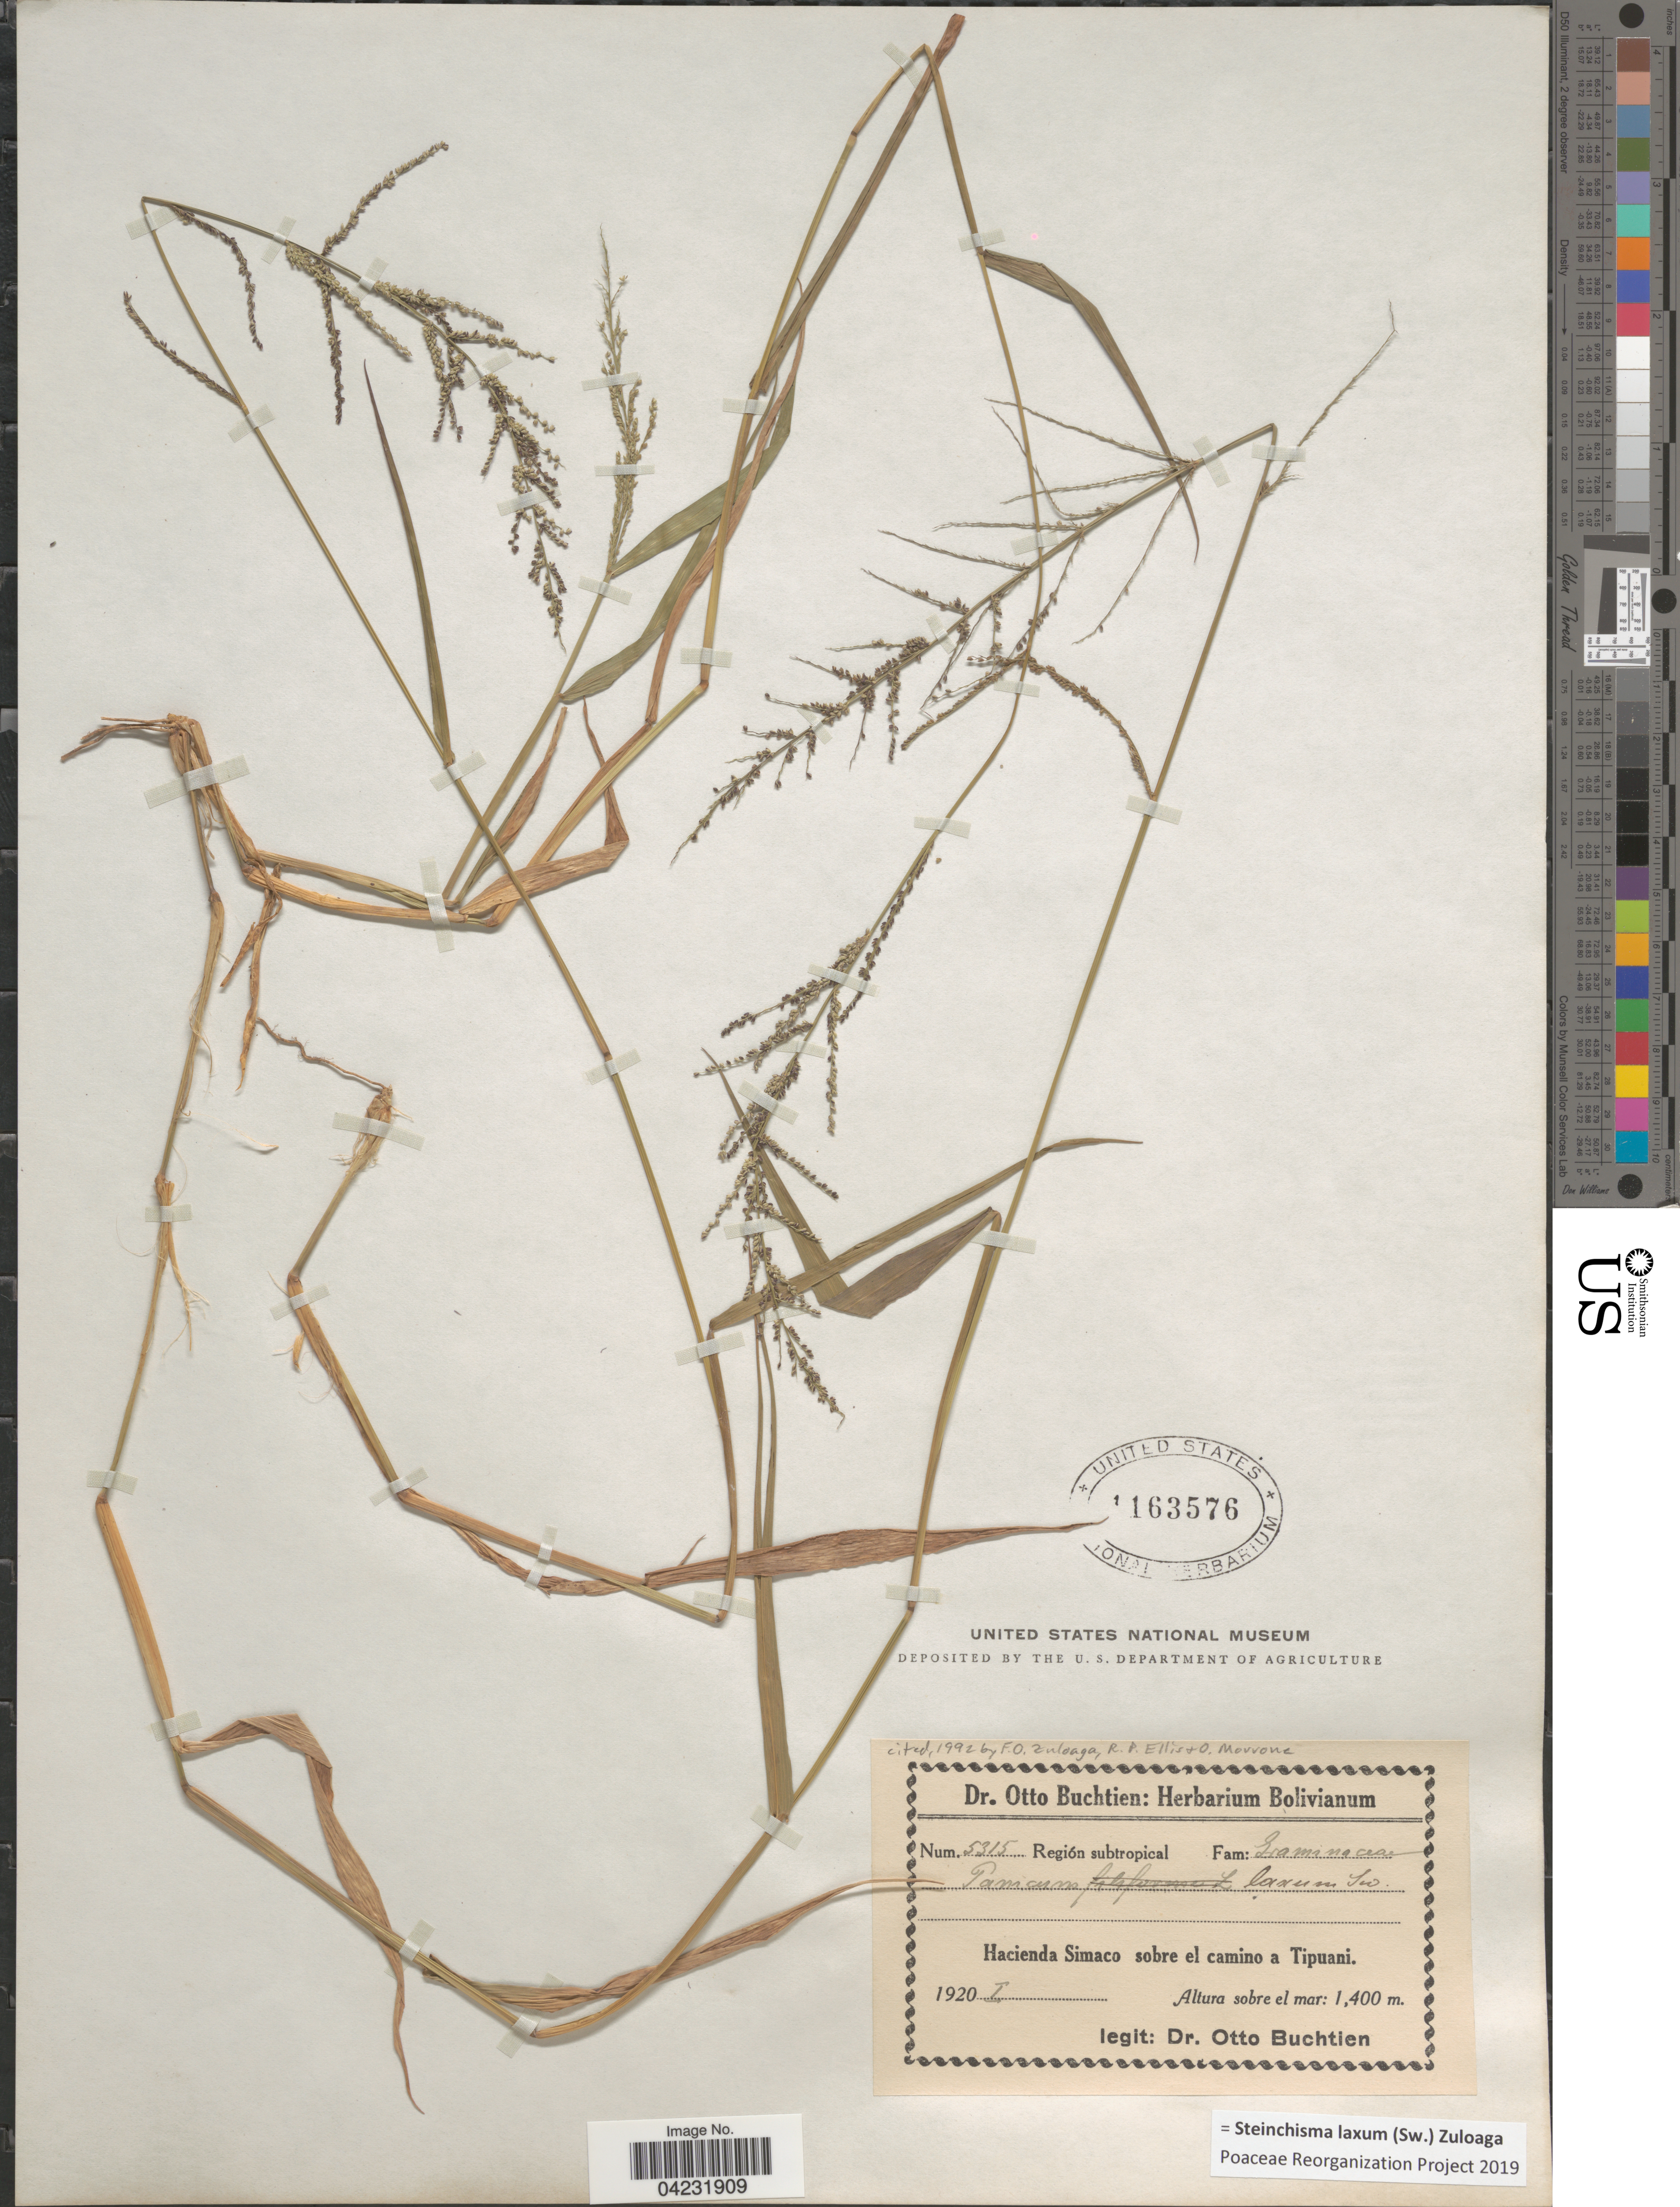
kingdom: Plantae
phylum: Tracheophyta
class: Liliopsida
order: Poales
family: Poaceae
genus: Steinchisma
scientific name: Steinchisma laxum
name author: (Sw.) Zuloaga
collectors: O. Buchtien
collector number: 5315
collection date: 1920-01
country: Bolivia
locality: Región subtropical. Hacienda Simaco sobre el camino a Tipuani.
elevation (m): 1400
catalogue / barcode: US 1163576